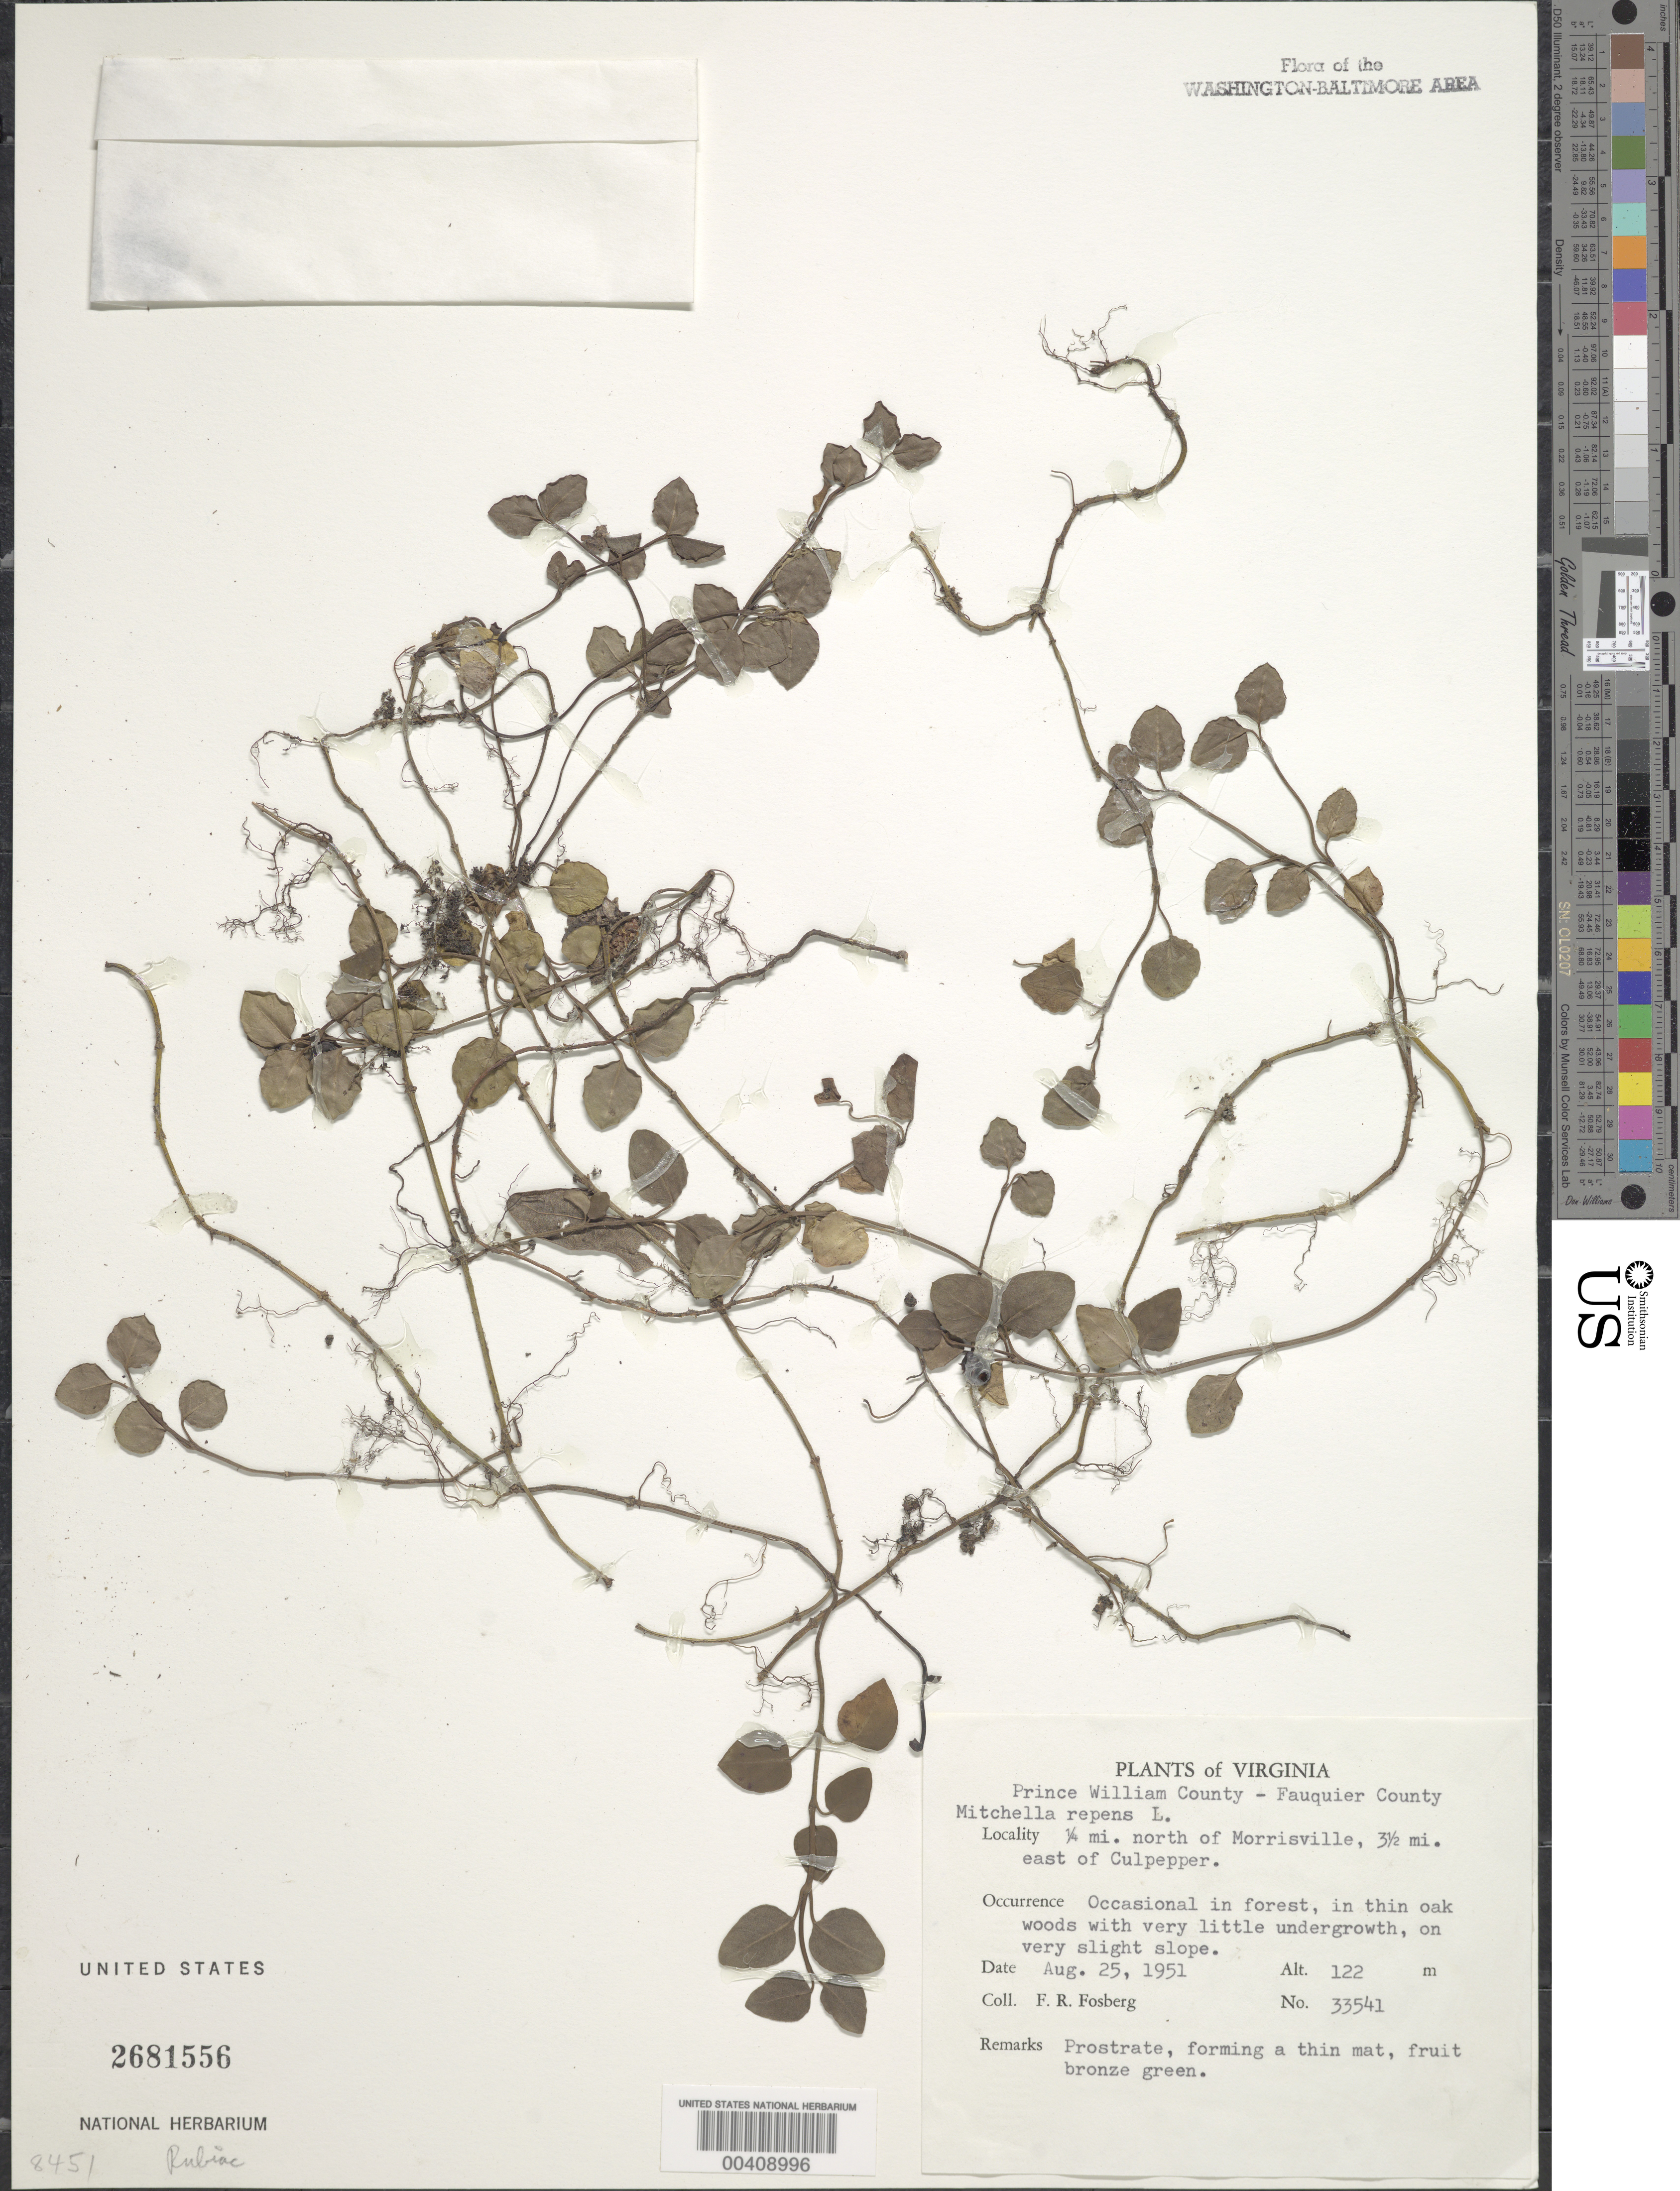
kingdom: Plantae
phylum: Tracheophyta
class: Magnoliopsida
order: Gentianales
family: Rubiaceae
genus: Mitchella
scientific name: Mitchella repens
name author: L.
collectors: F. R. Fosberg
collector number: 33541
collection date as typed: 25 Aug 1951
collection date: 1951-08-25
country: United States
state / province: Virginia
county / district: Fauquier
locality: Between Morrisville and Culpepper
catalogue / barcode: US 2681556